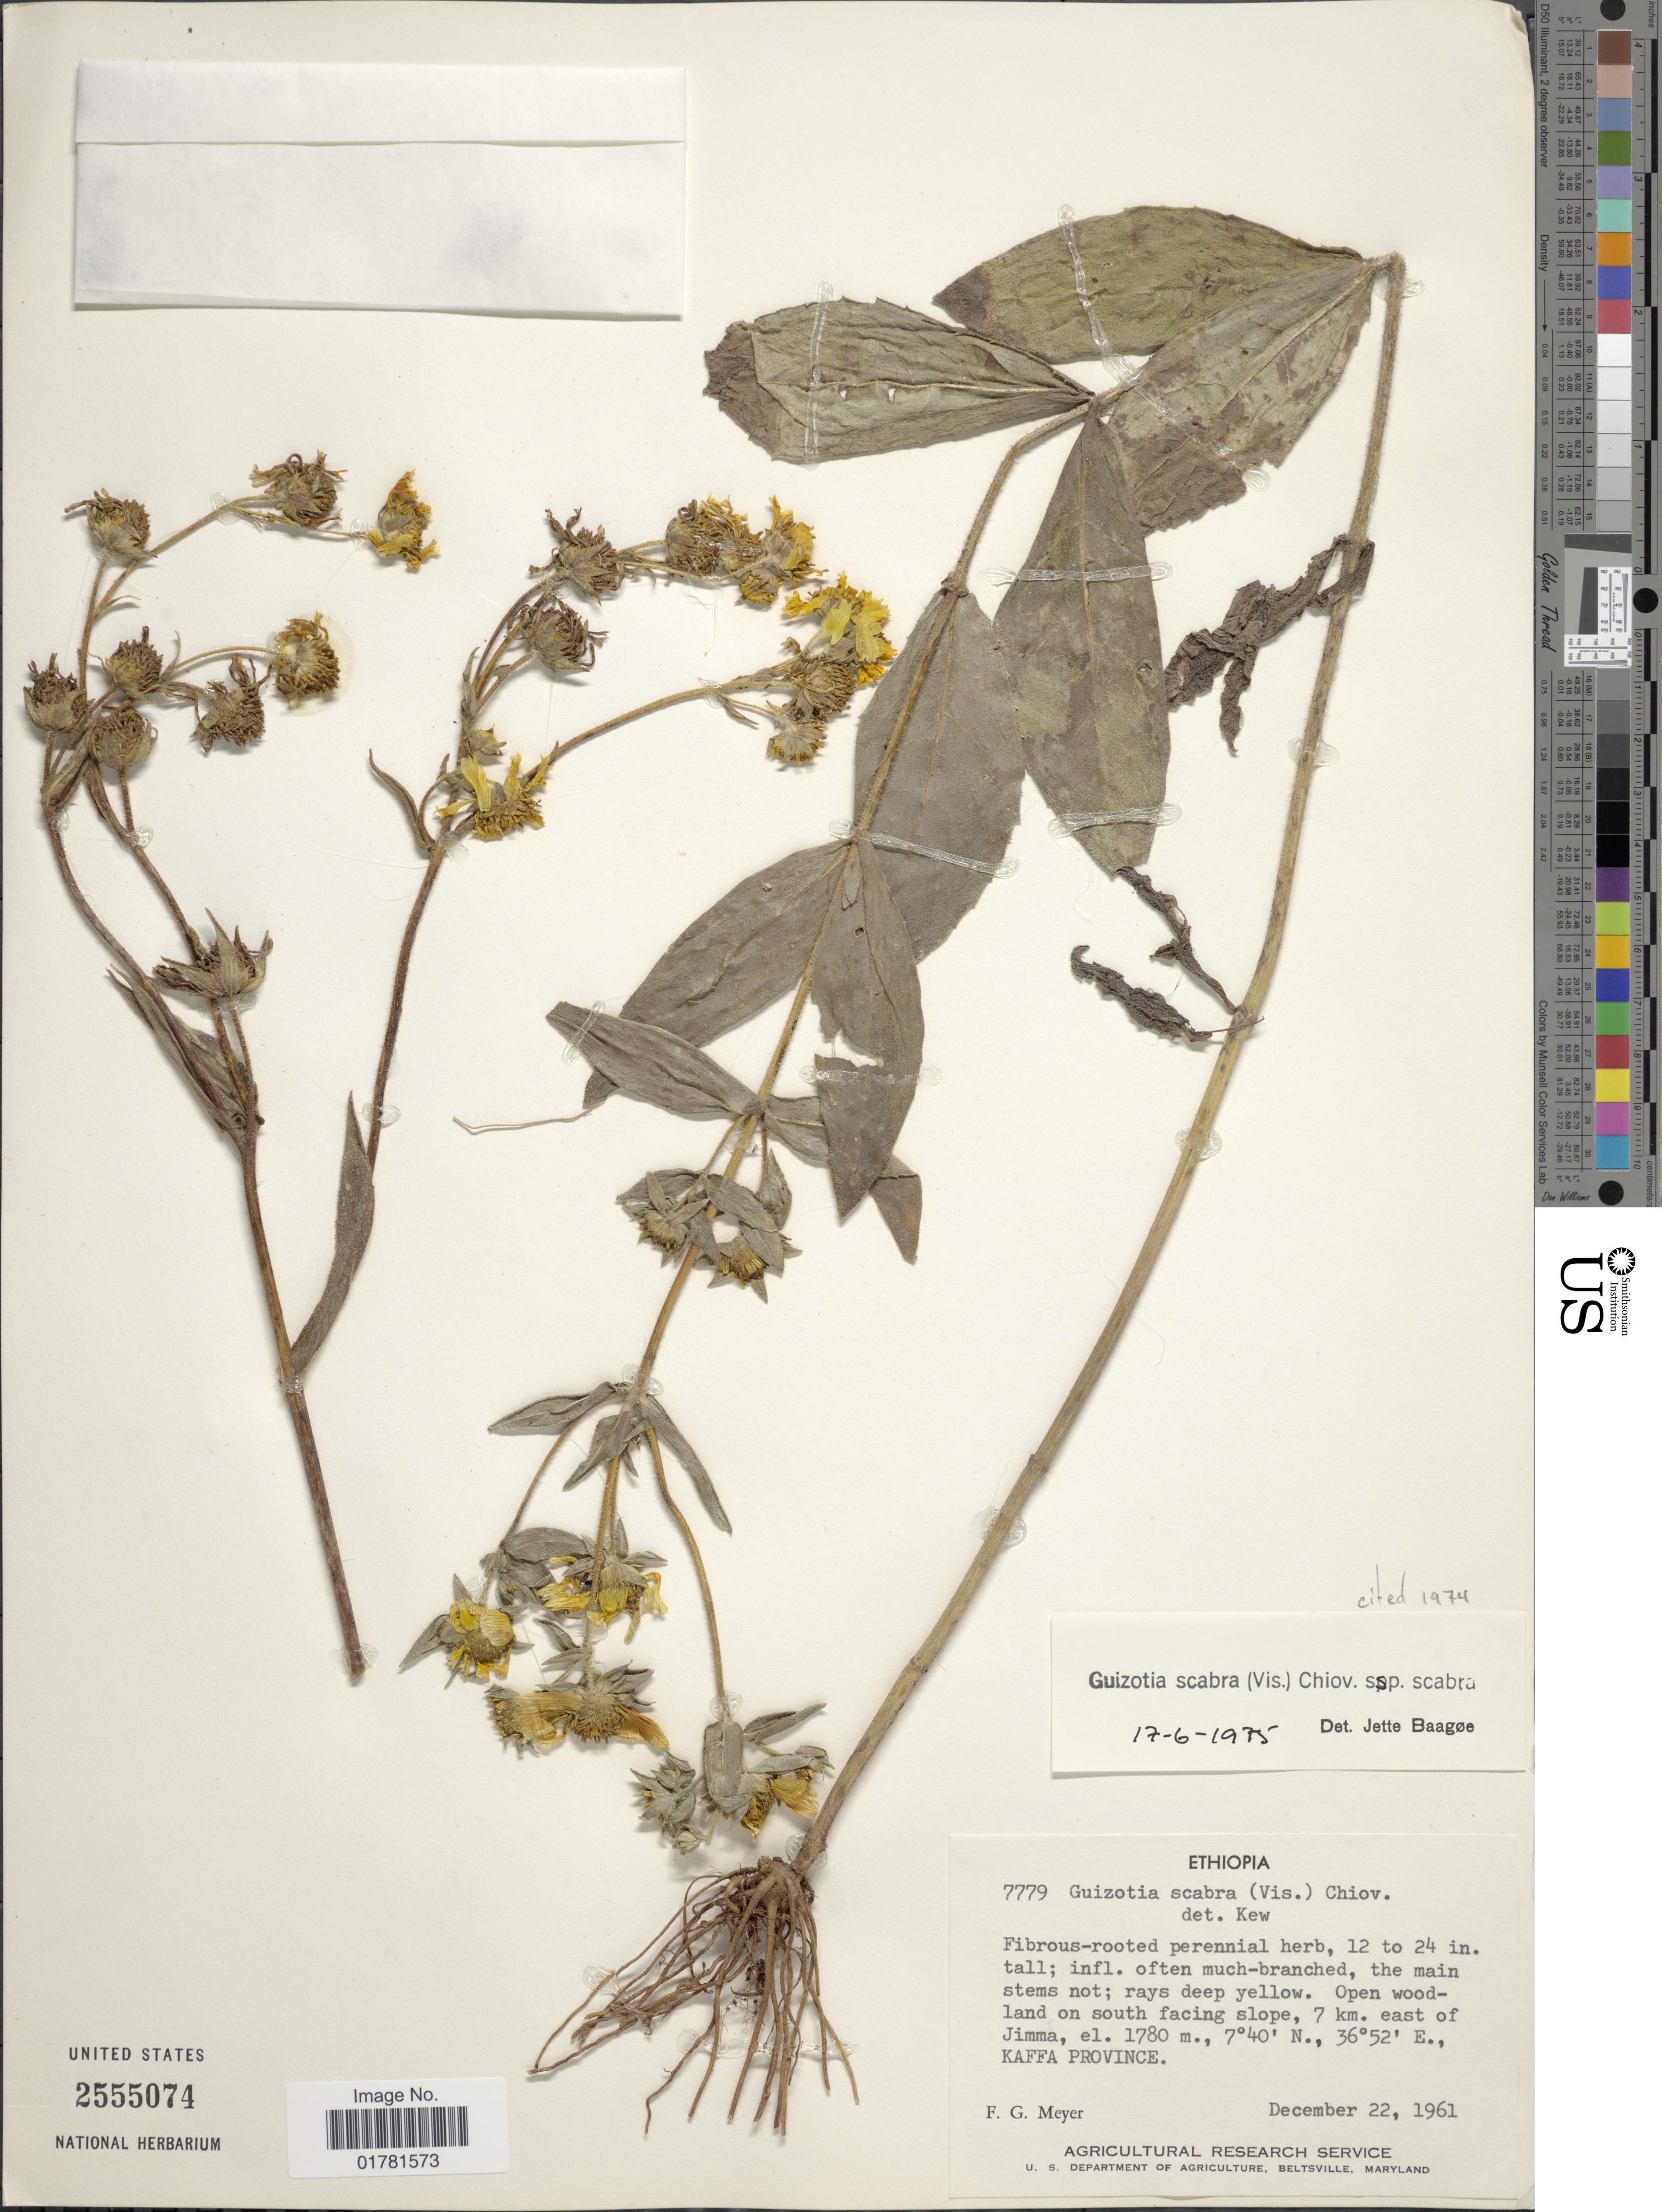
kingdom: Plantae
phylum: Tracheophyta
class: Magnoliopsida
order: Asterales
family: Asteraceae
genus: Guizotia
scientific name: Guizotia scabra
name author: Chiov.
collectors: F. G. Meyer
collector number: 7779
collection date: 1961-12-22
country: Ethiopia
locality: Open woodland on south facing slope, 7 km east of Jimma, Kaffa Province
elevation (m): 1780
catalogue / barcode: US 2555074